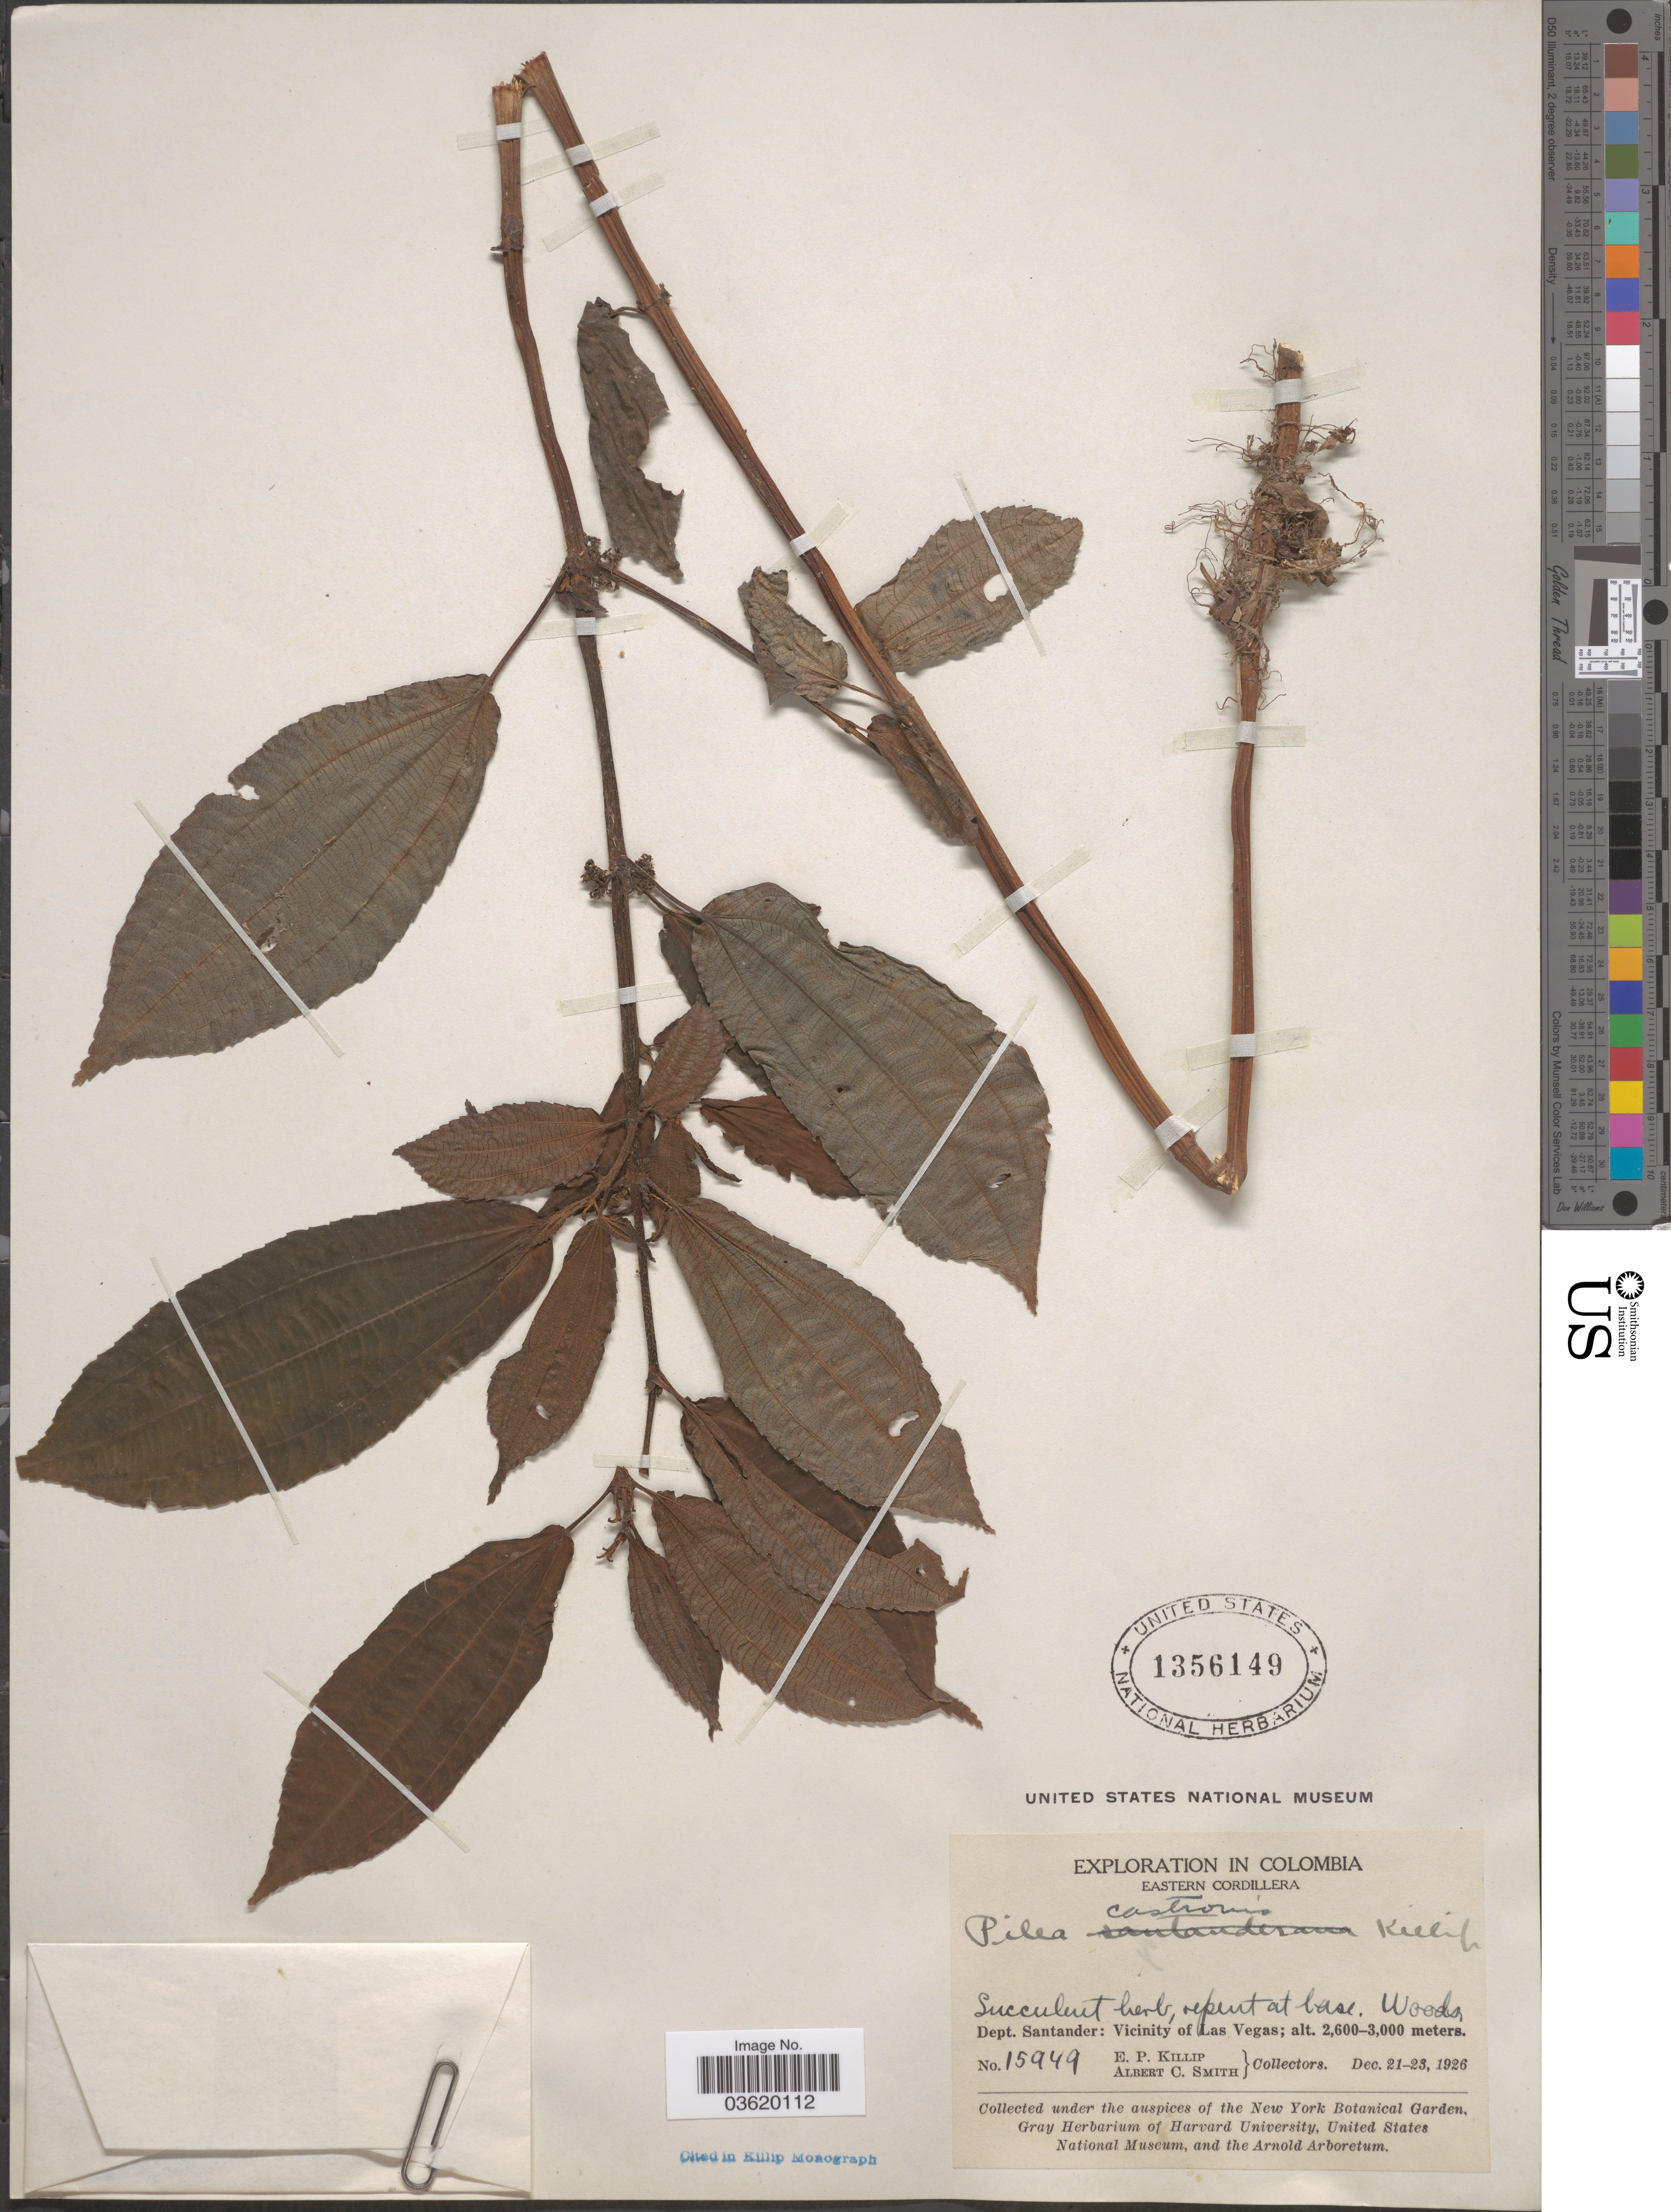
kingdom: Plantae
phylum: Tracheophyta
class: Magnoliopsida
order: Rosales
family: Urticaceae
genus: Pilea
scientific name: Pilea castronis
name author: Killip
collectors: E. P. Killip & A. C. Smith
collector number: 15949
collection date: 1926-12-21/1926-12-23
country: Colombia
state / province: Santander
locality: Eastern Cordillera. Dept. Santander: Vicinity of Las Vegas.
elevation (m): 2600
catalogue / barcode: US 1356149